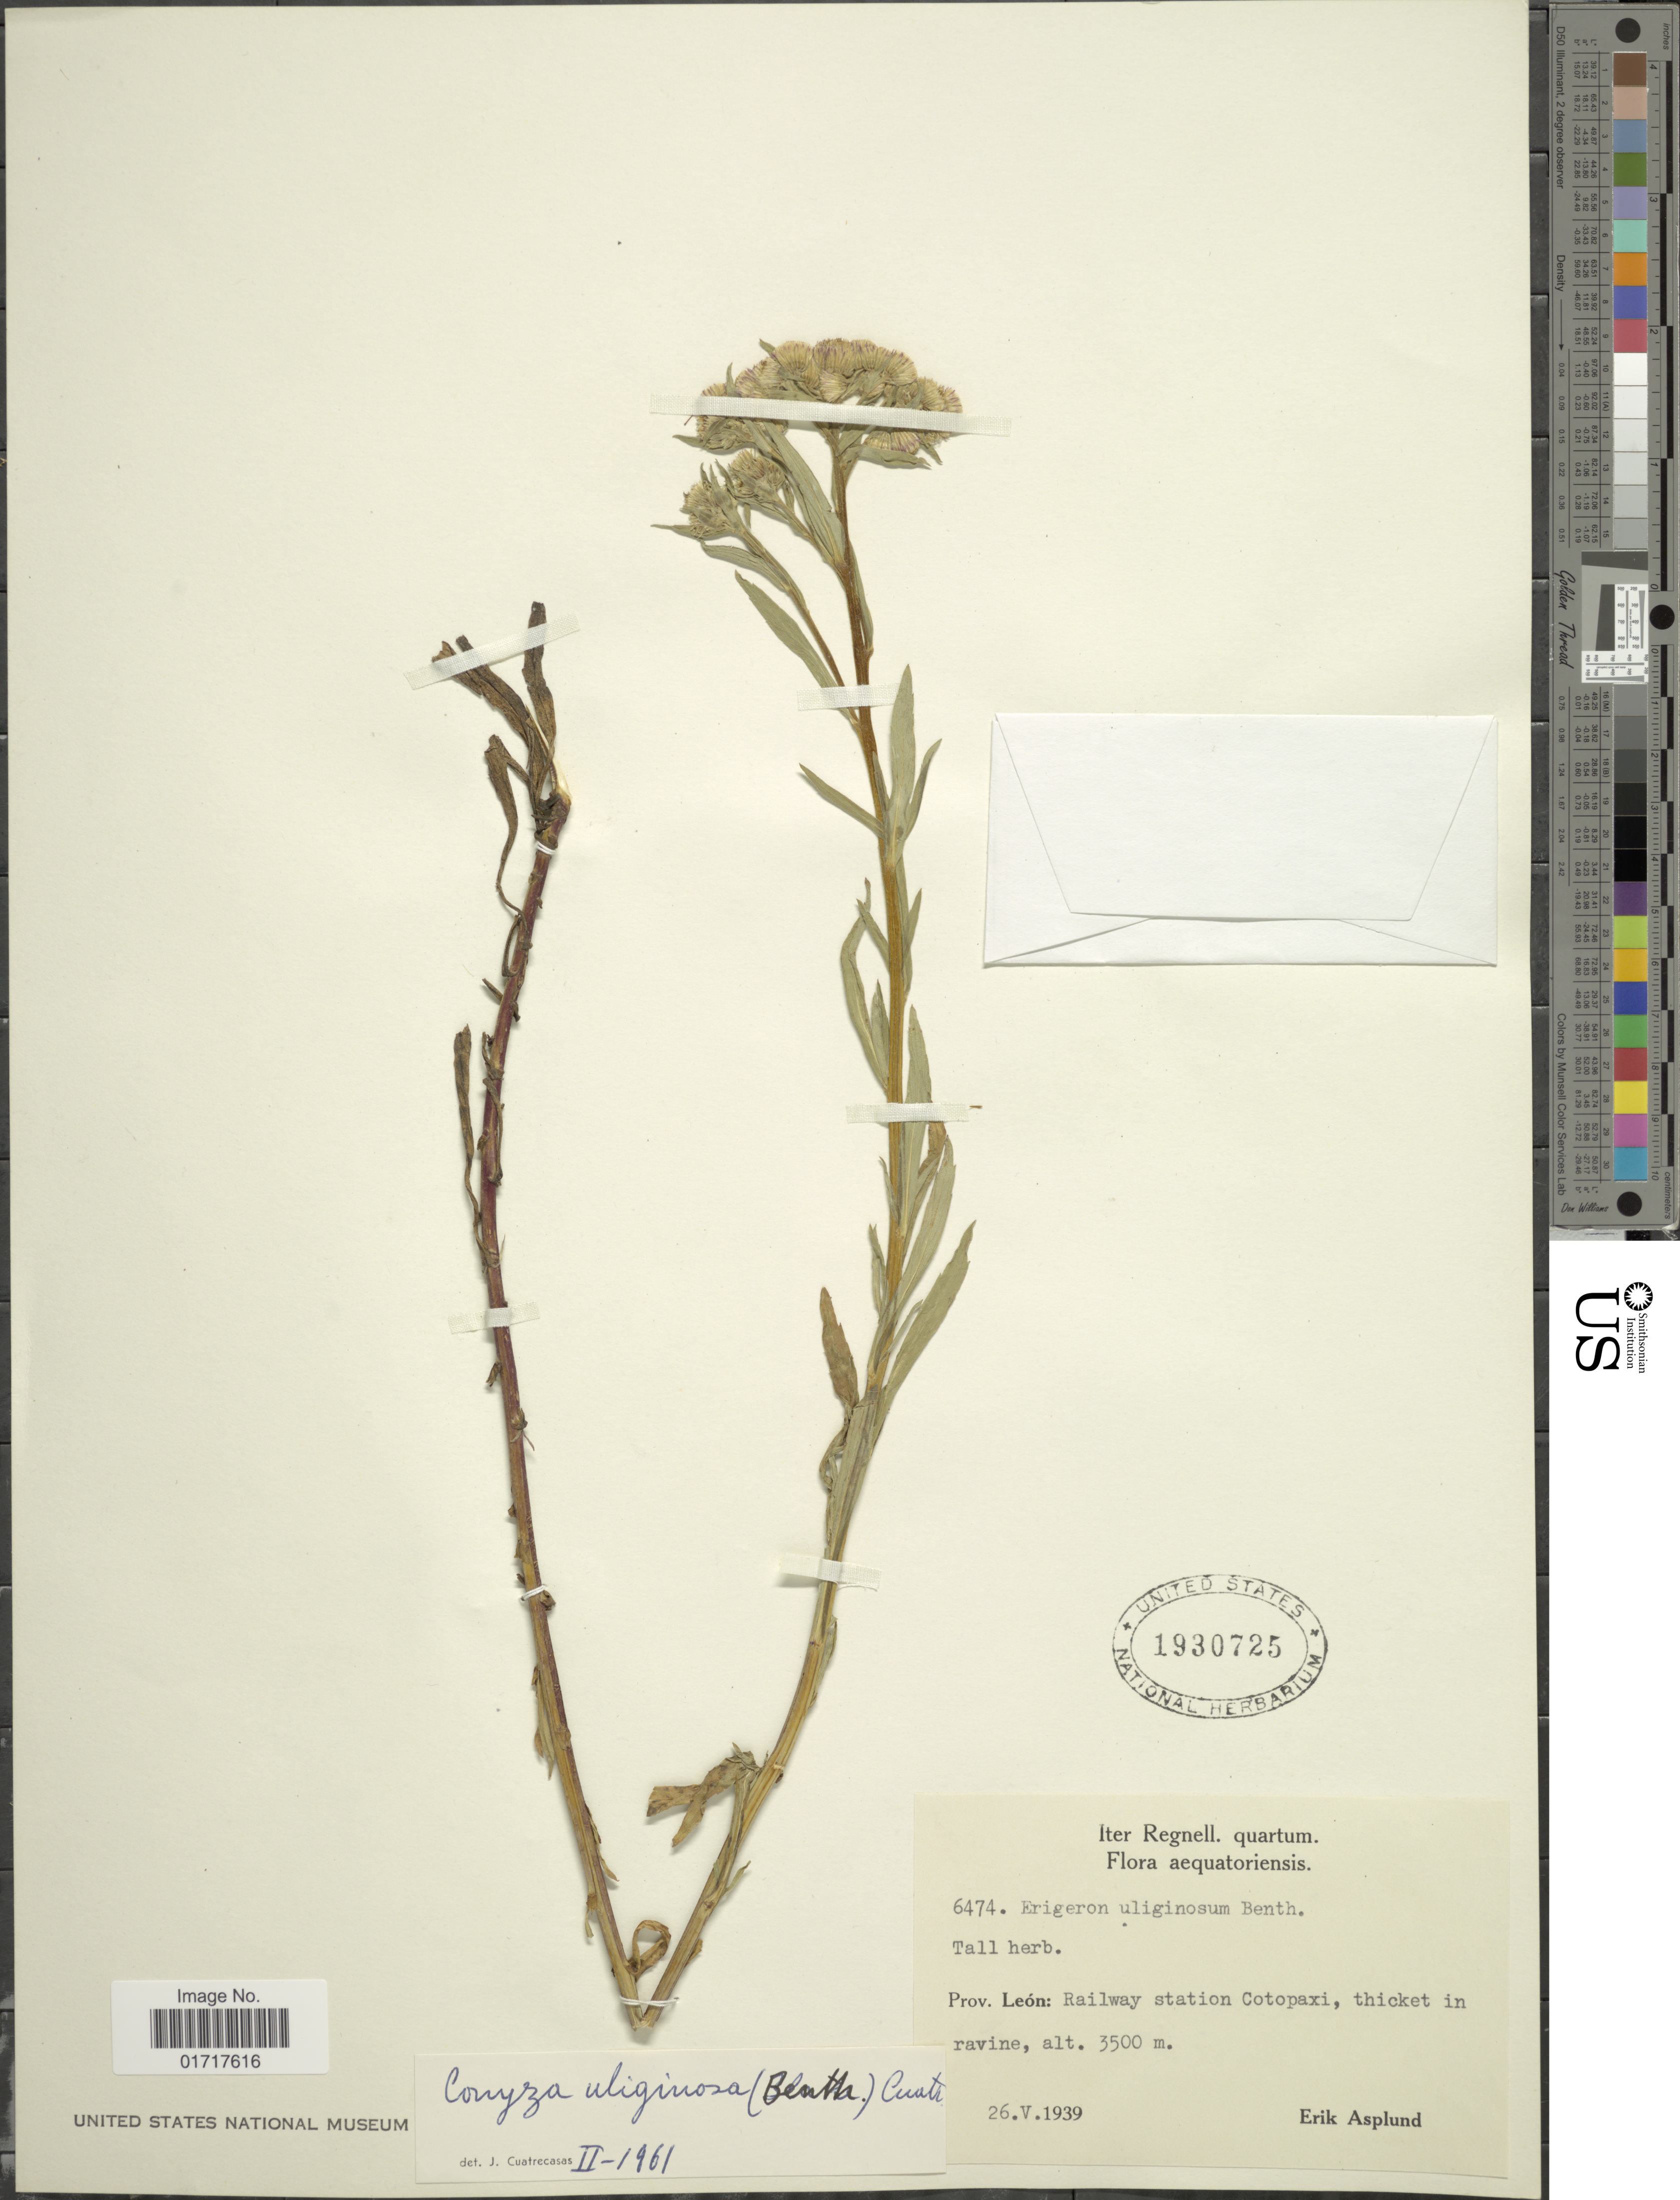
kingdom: Plantae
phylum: Tracheophyta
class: Magnoliopsida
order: Asterales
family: Asteraceae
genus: Conyza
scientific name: Conyza uliginosa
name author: (Benth.) Cuatrec.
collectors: E. Asplund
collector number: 6474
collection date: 1939-05-26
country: Ecuador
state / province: Cotopaxi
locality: Aequatoriensis. Prov. Leon: railway station Cotopaxi, thicket in ravine.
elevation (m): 3500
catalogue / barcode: US 1930725